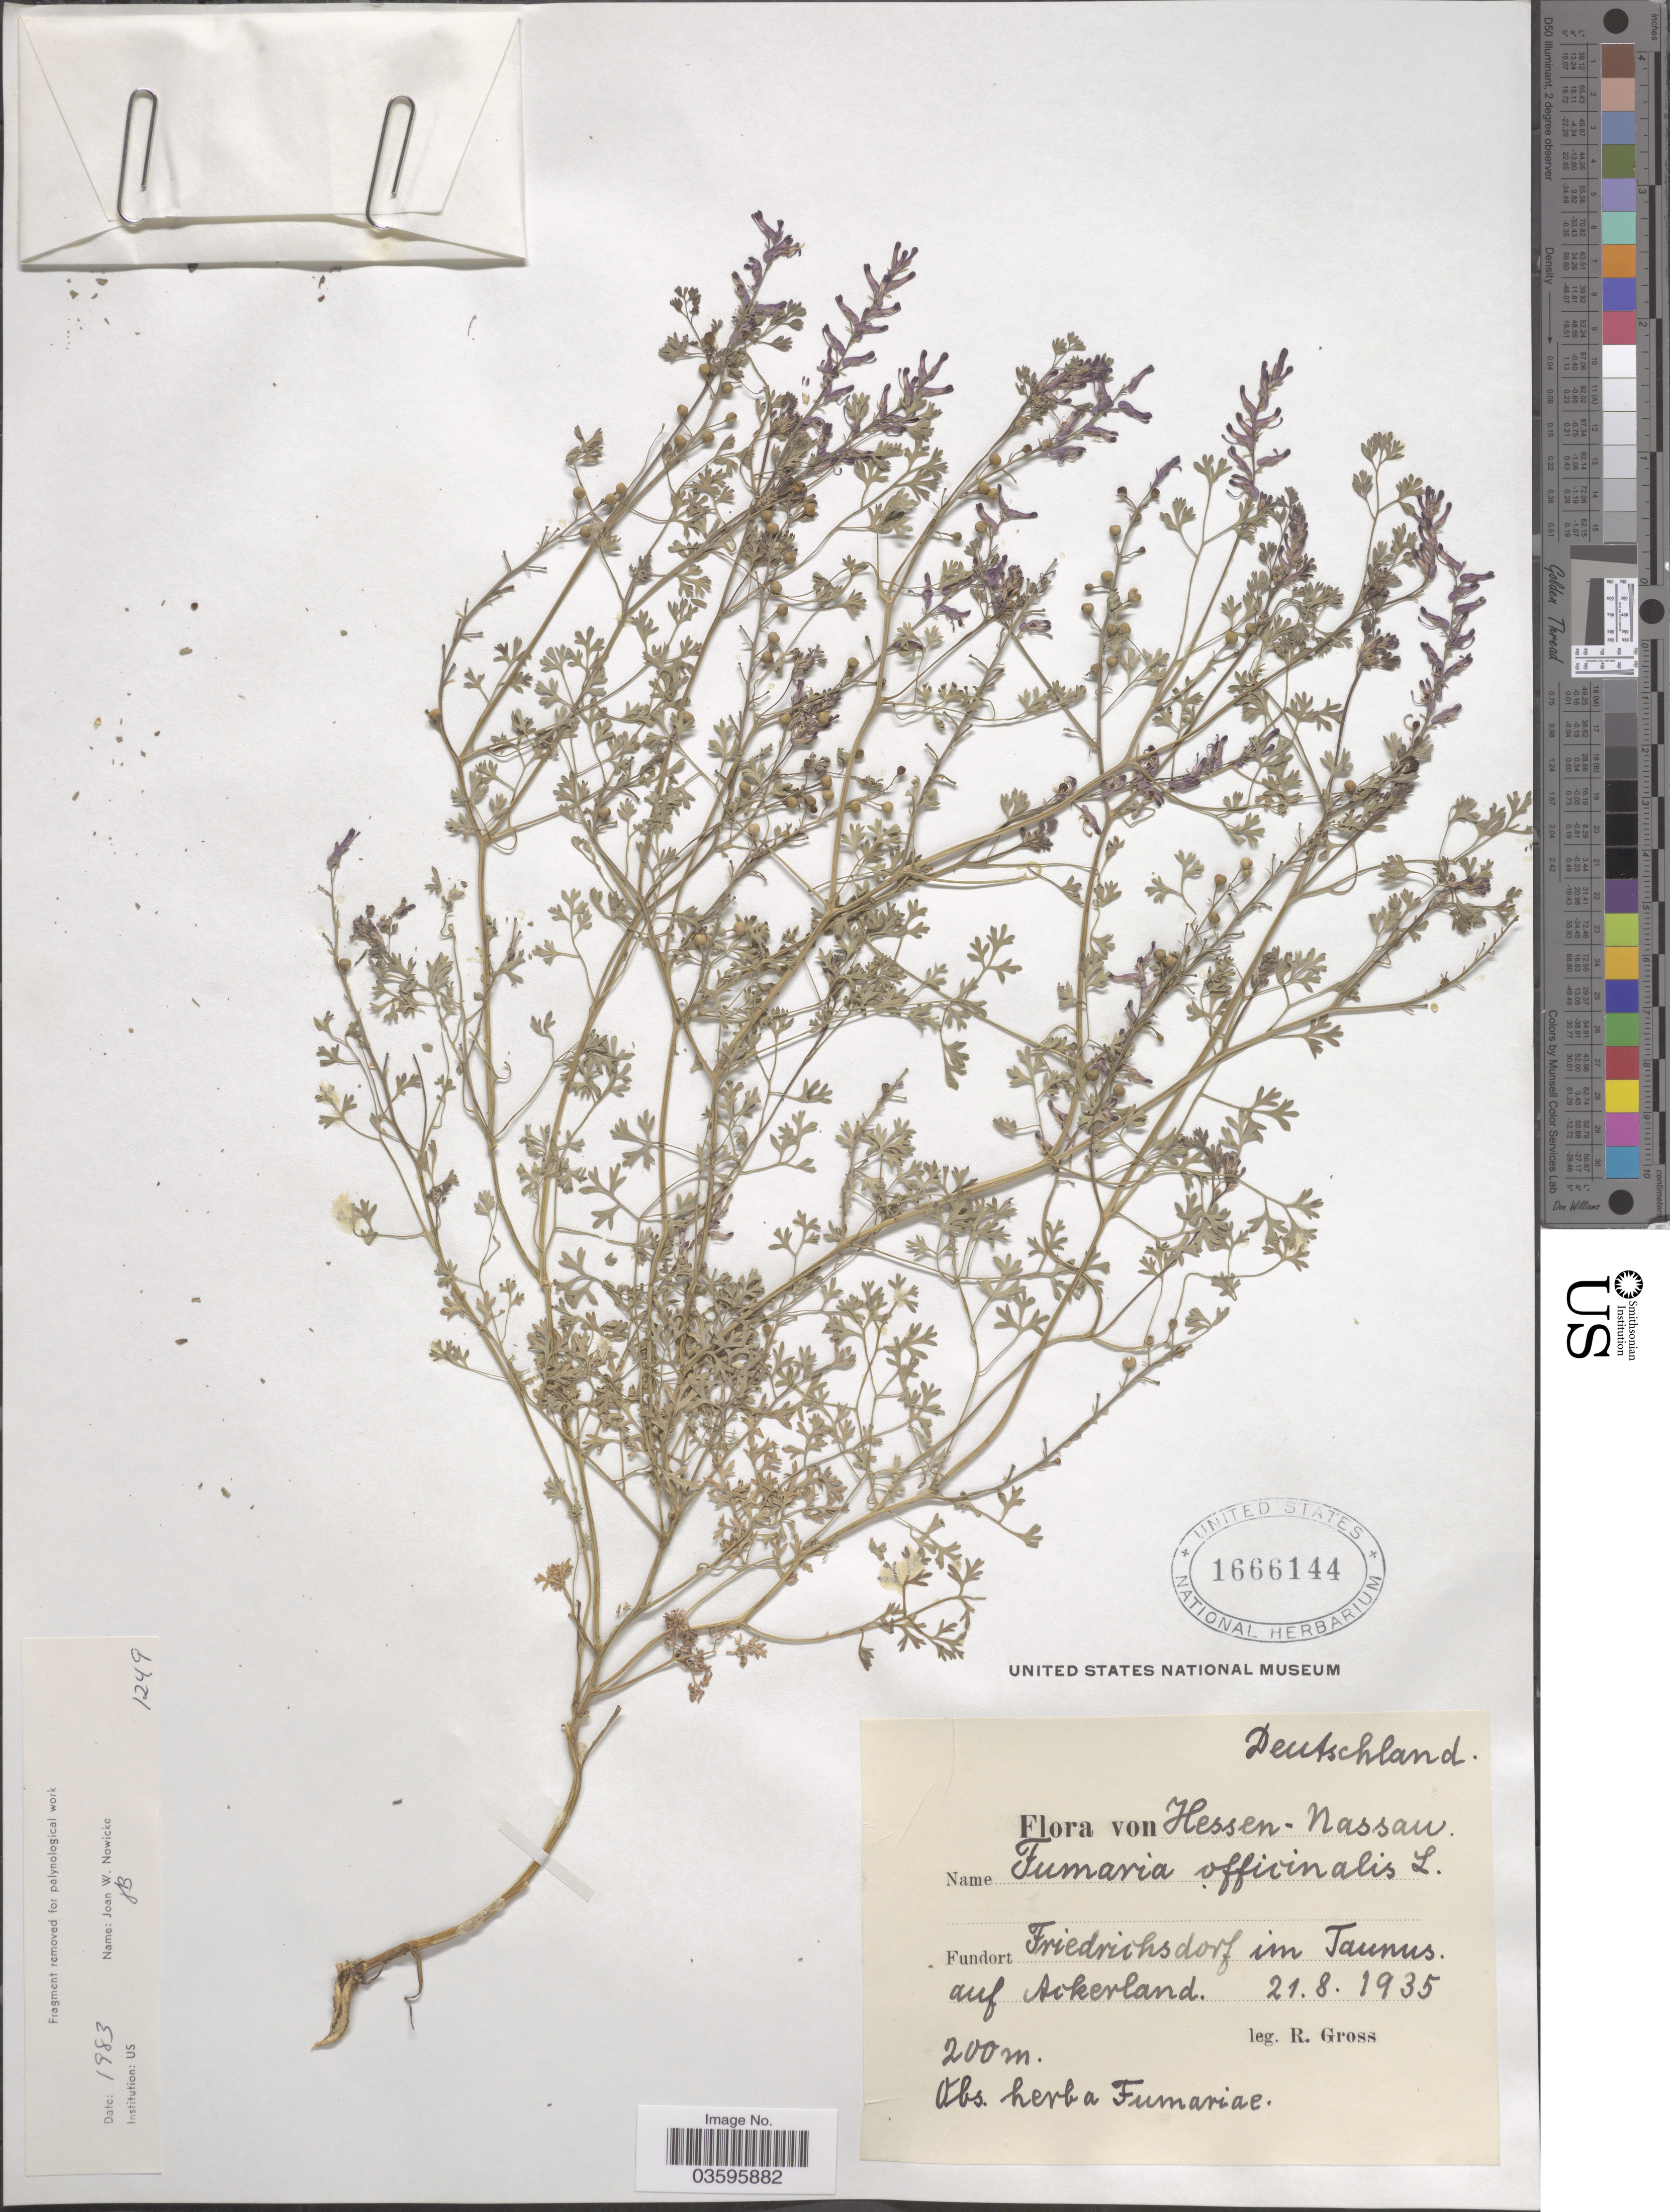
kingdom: Plantae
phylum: Tracheophyta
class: Magnoliopsida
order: Ranunculales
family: Papaveraceae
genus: Fumaria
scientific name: Fumaria officinalis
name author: L.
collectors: R. Gross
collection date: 1935-08-21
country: Germany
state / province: Hesse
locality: Deutschland. Hessen-Nassau. Friedriksdorf im Taunus. auf Ackerland.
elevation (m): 200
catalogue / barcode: US 1666144